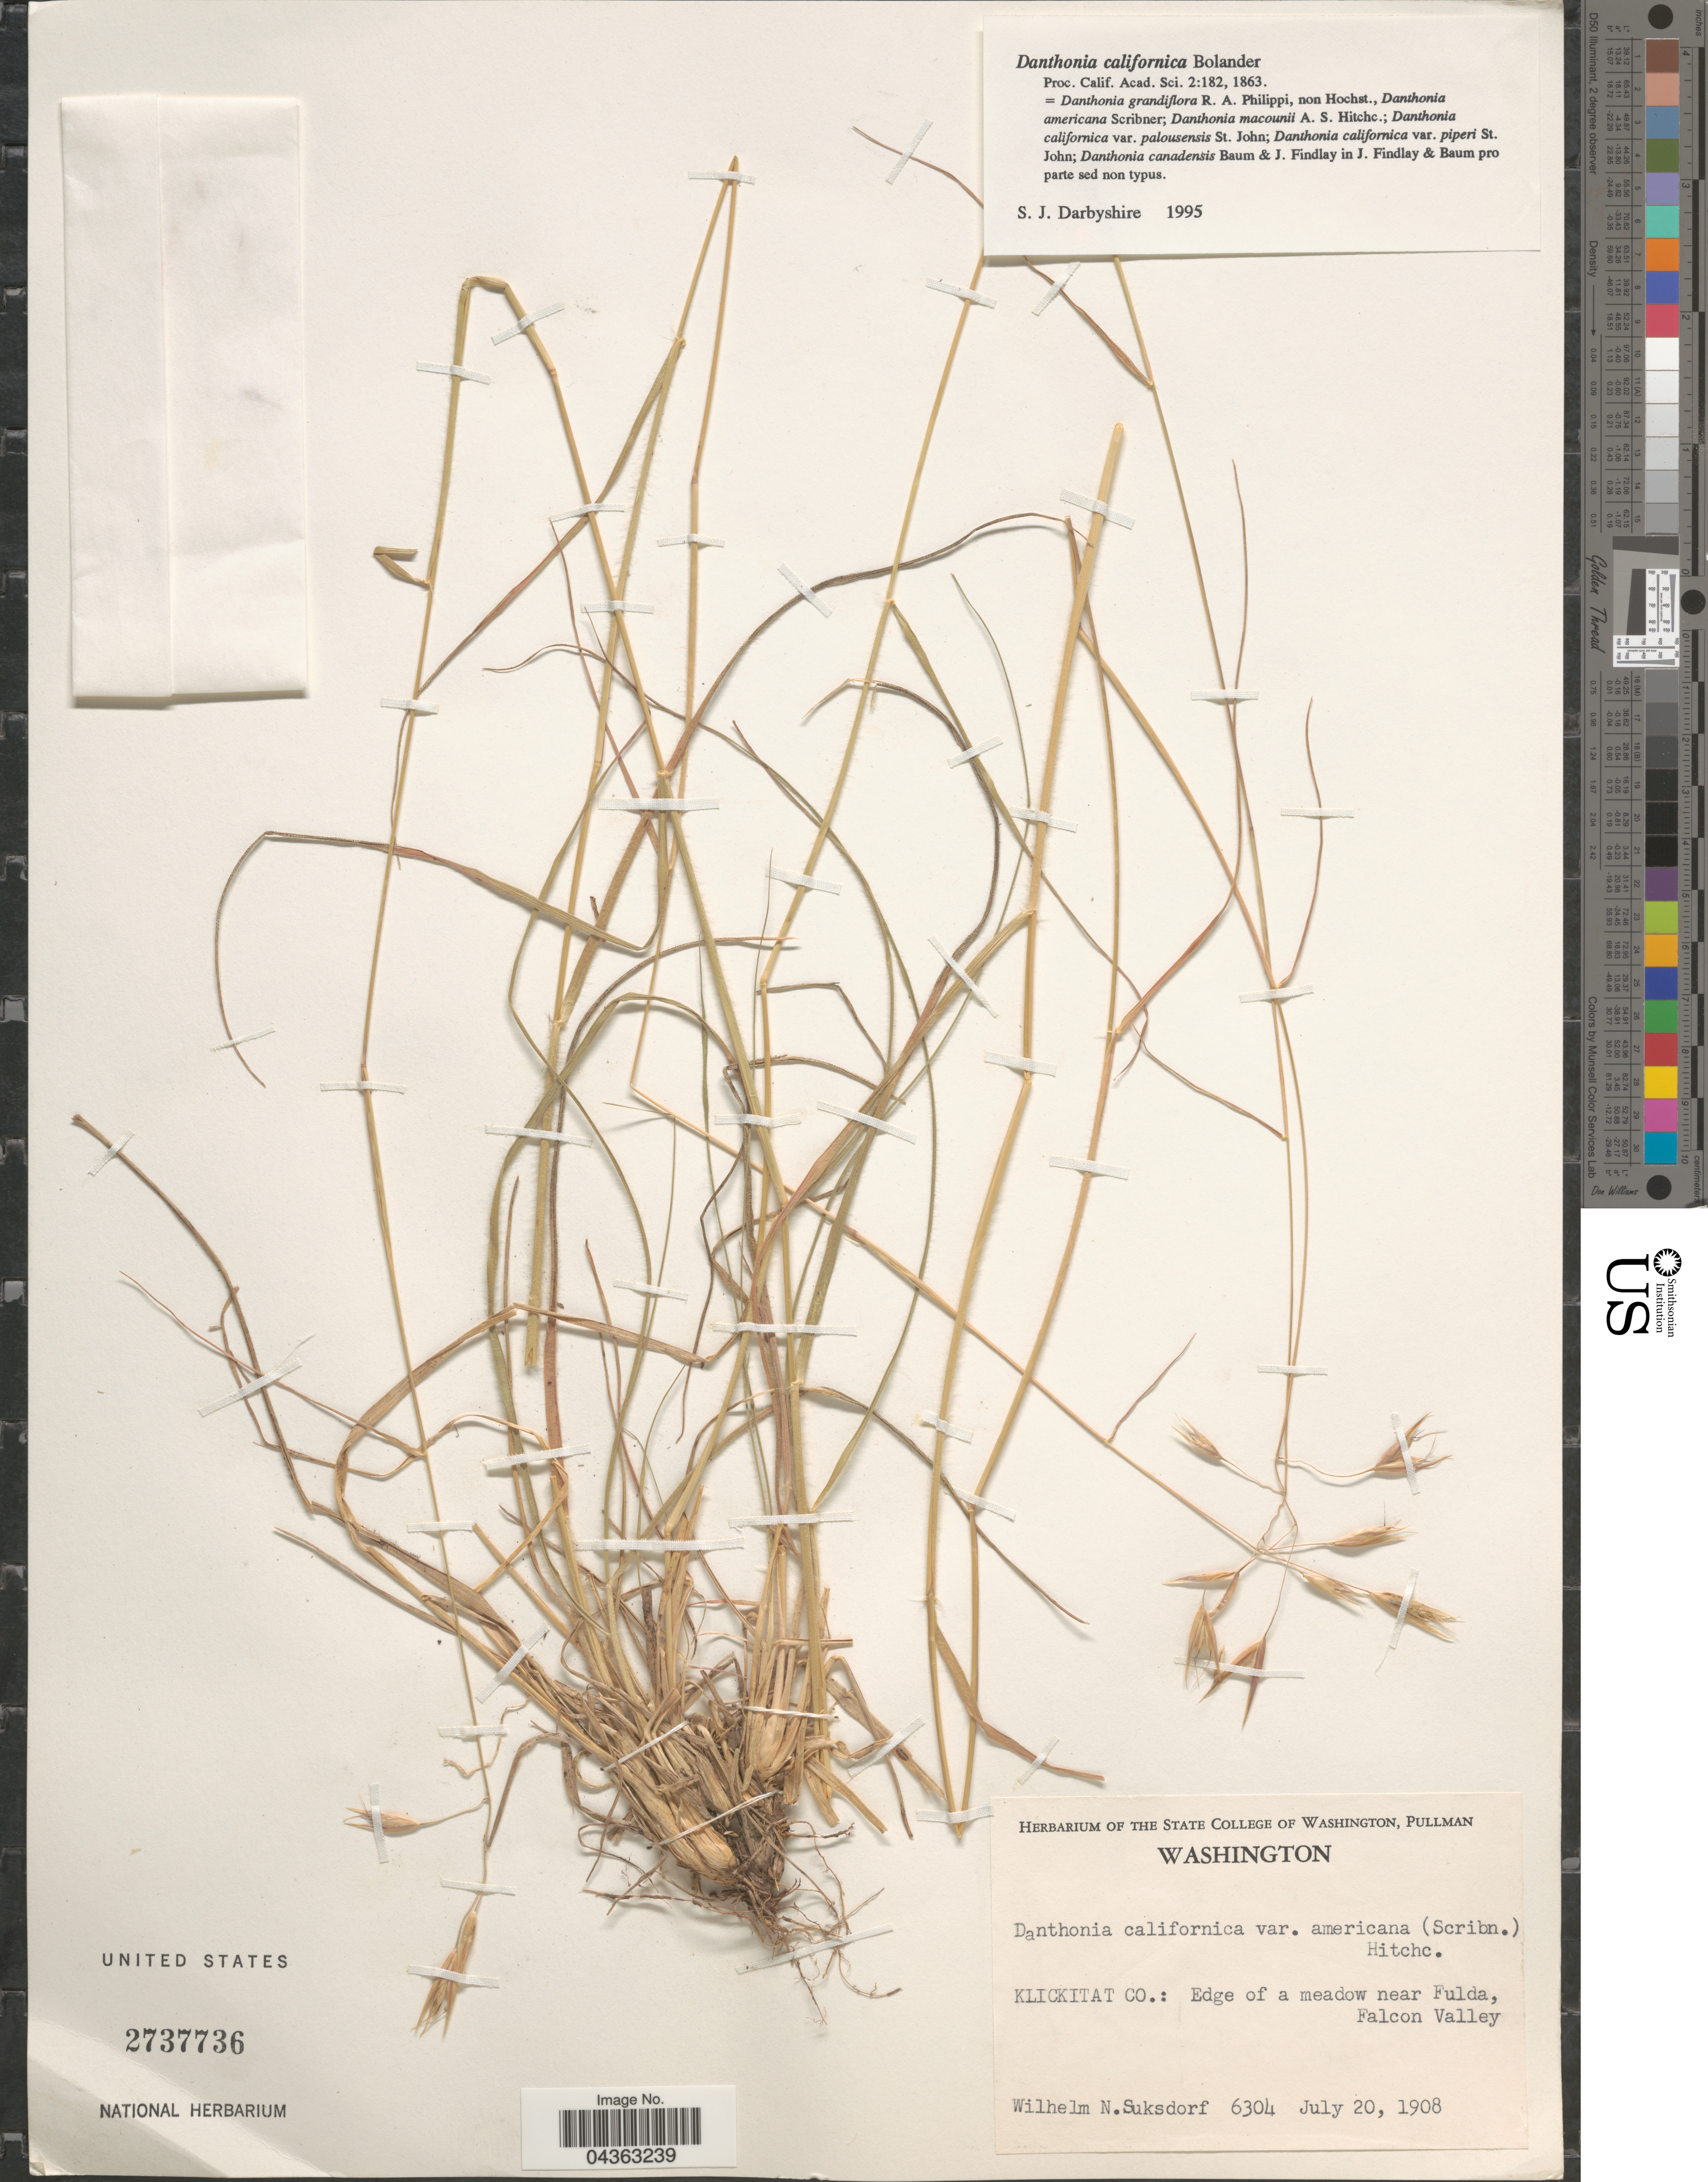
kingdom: Plantae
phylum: Tracheophyta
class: Liliopsida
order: Poales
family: Poaceae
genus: Danthonia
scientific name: Danthonia californica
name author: Bol.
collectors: W. N. Suksdorf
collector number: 6304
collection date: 1908-07-20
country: United States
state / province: Washington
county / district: Klickitat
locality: Klickitat Co.: Edge of a meadow near Fulda, Falcon Valley.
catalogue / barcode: US 2737736